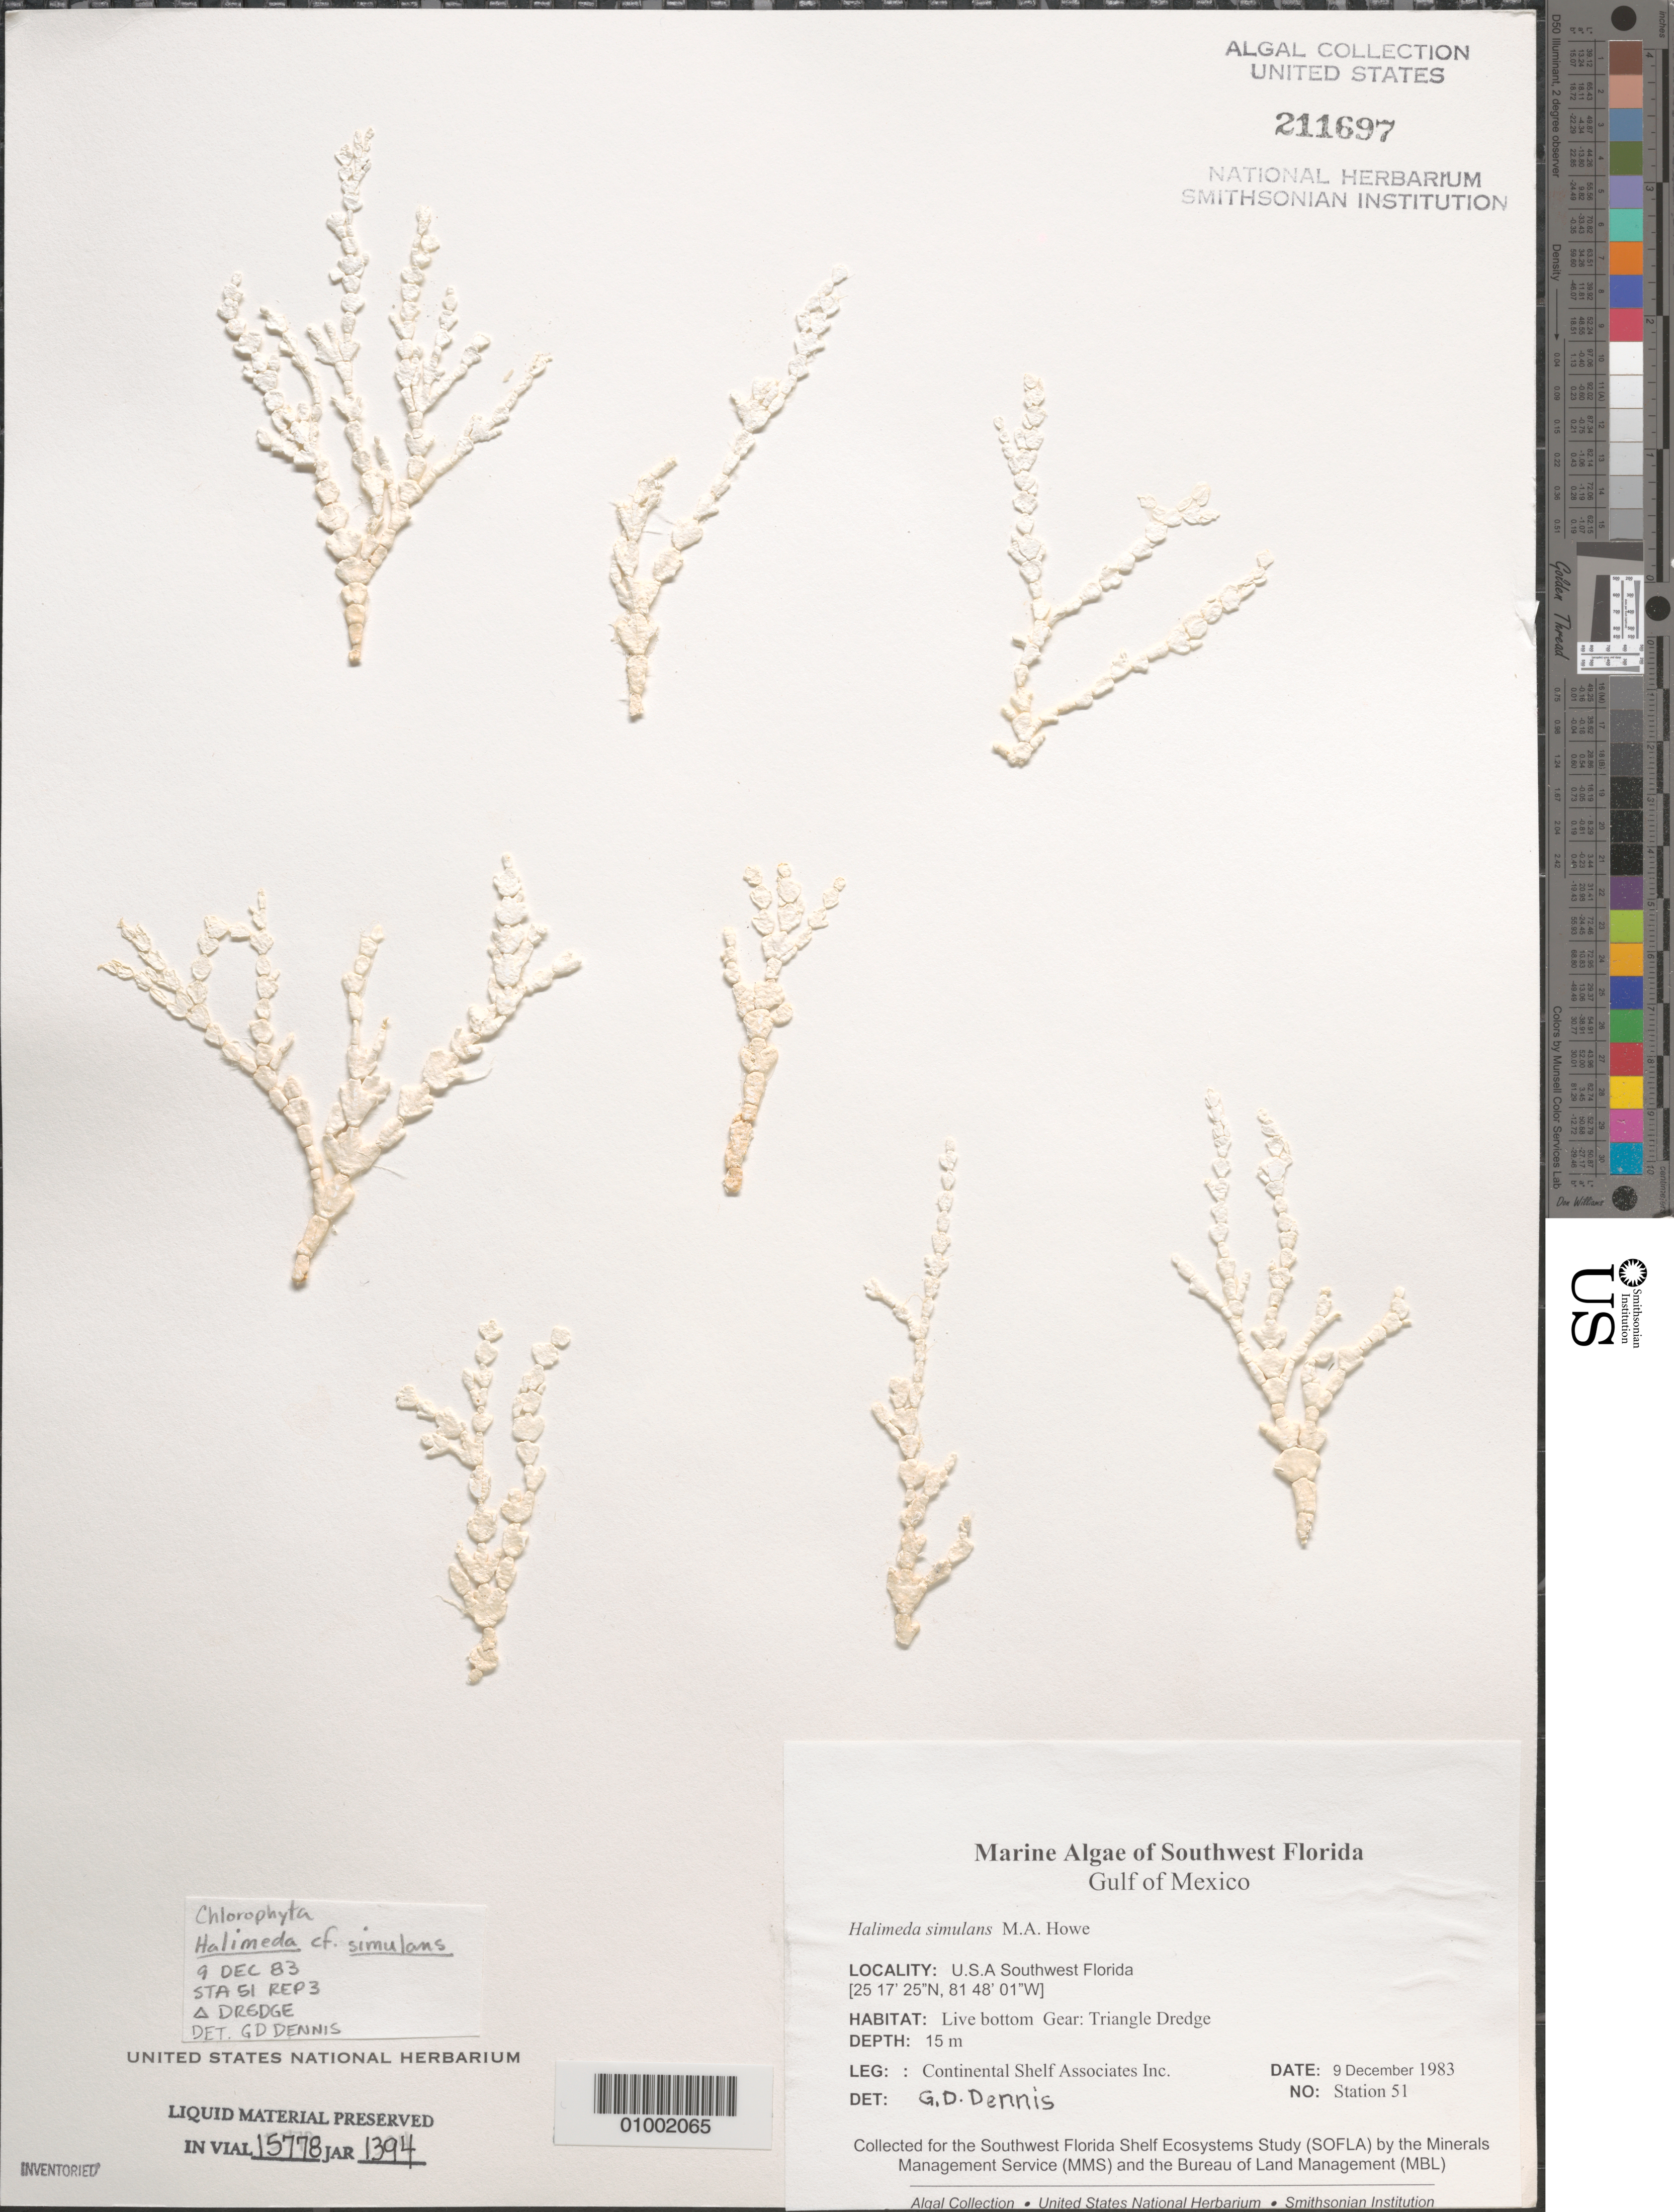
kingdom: Plantae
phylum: Chlorophyta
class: Ulvophyceae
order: Bryopsidales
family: Halimedaceae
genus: Halimeda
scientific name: Halimeda simulans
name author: M. Howe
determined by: Dennis, G. D.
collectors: Continental Shelf Associates Inc.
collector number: Station 51 Repl 3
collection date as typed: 09 Dec 1983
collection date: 1983-12-09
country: United States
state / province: Florida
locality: Gulf of Mexico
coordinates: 25 17'25"N, 81 48'01"W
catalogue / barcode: US 211697